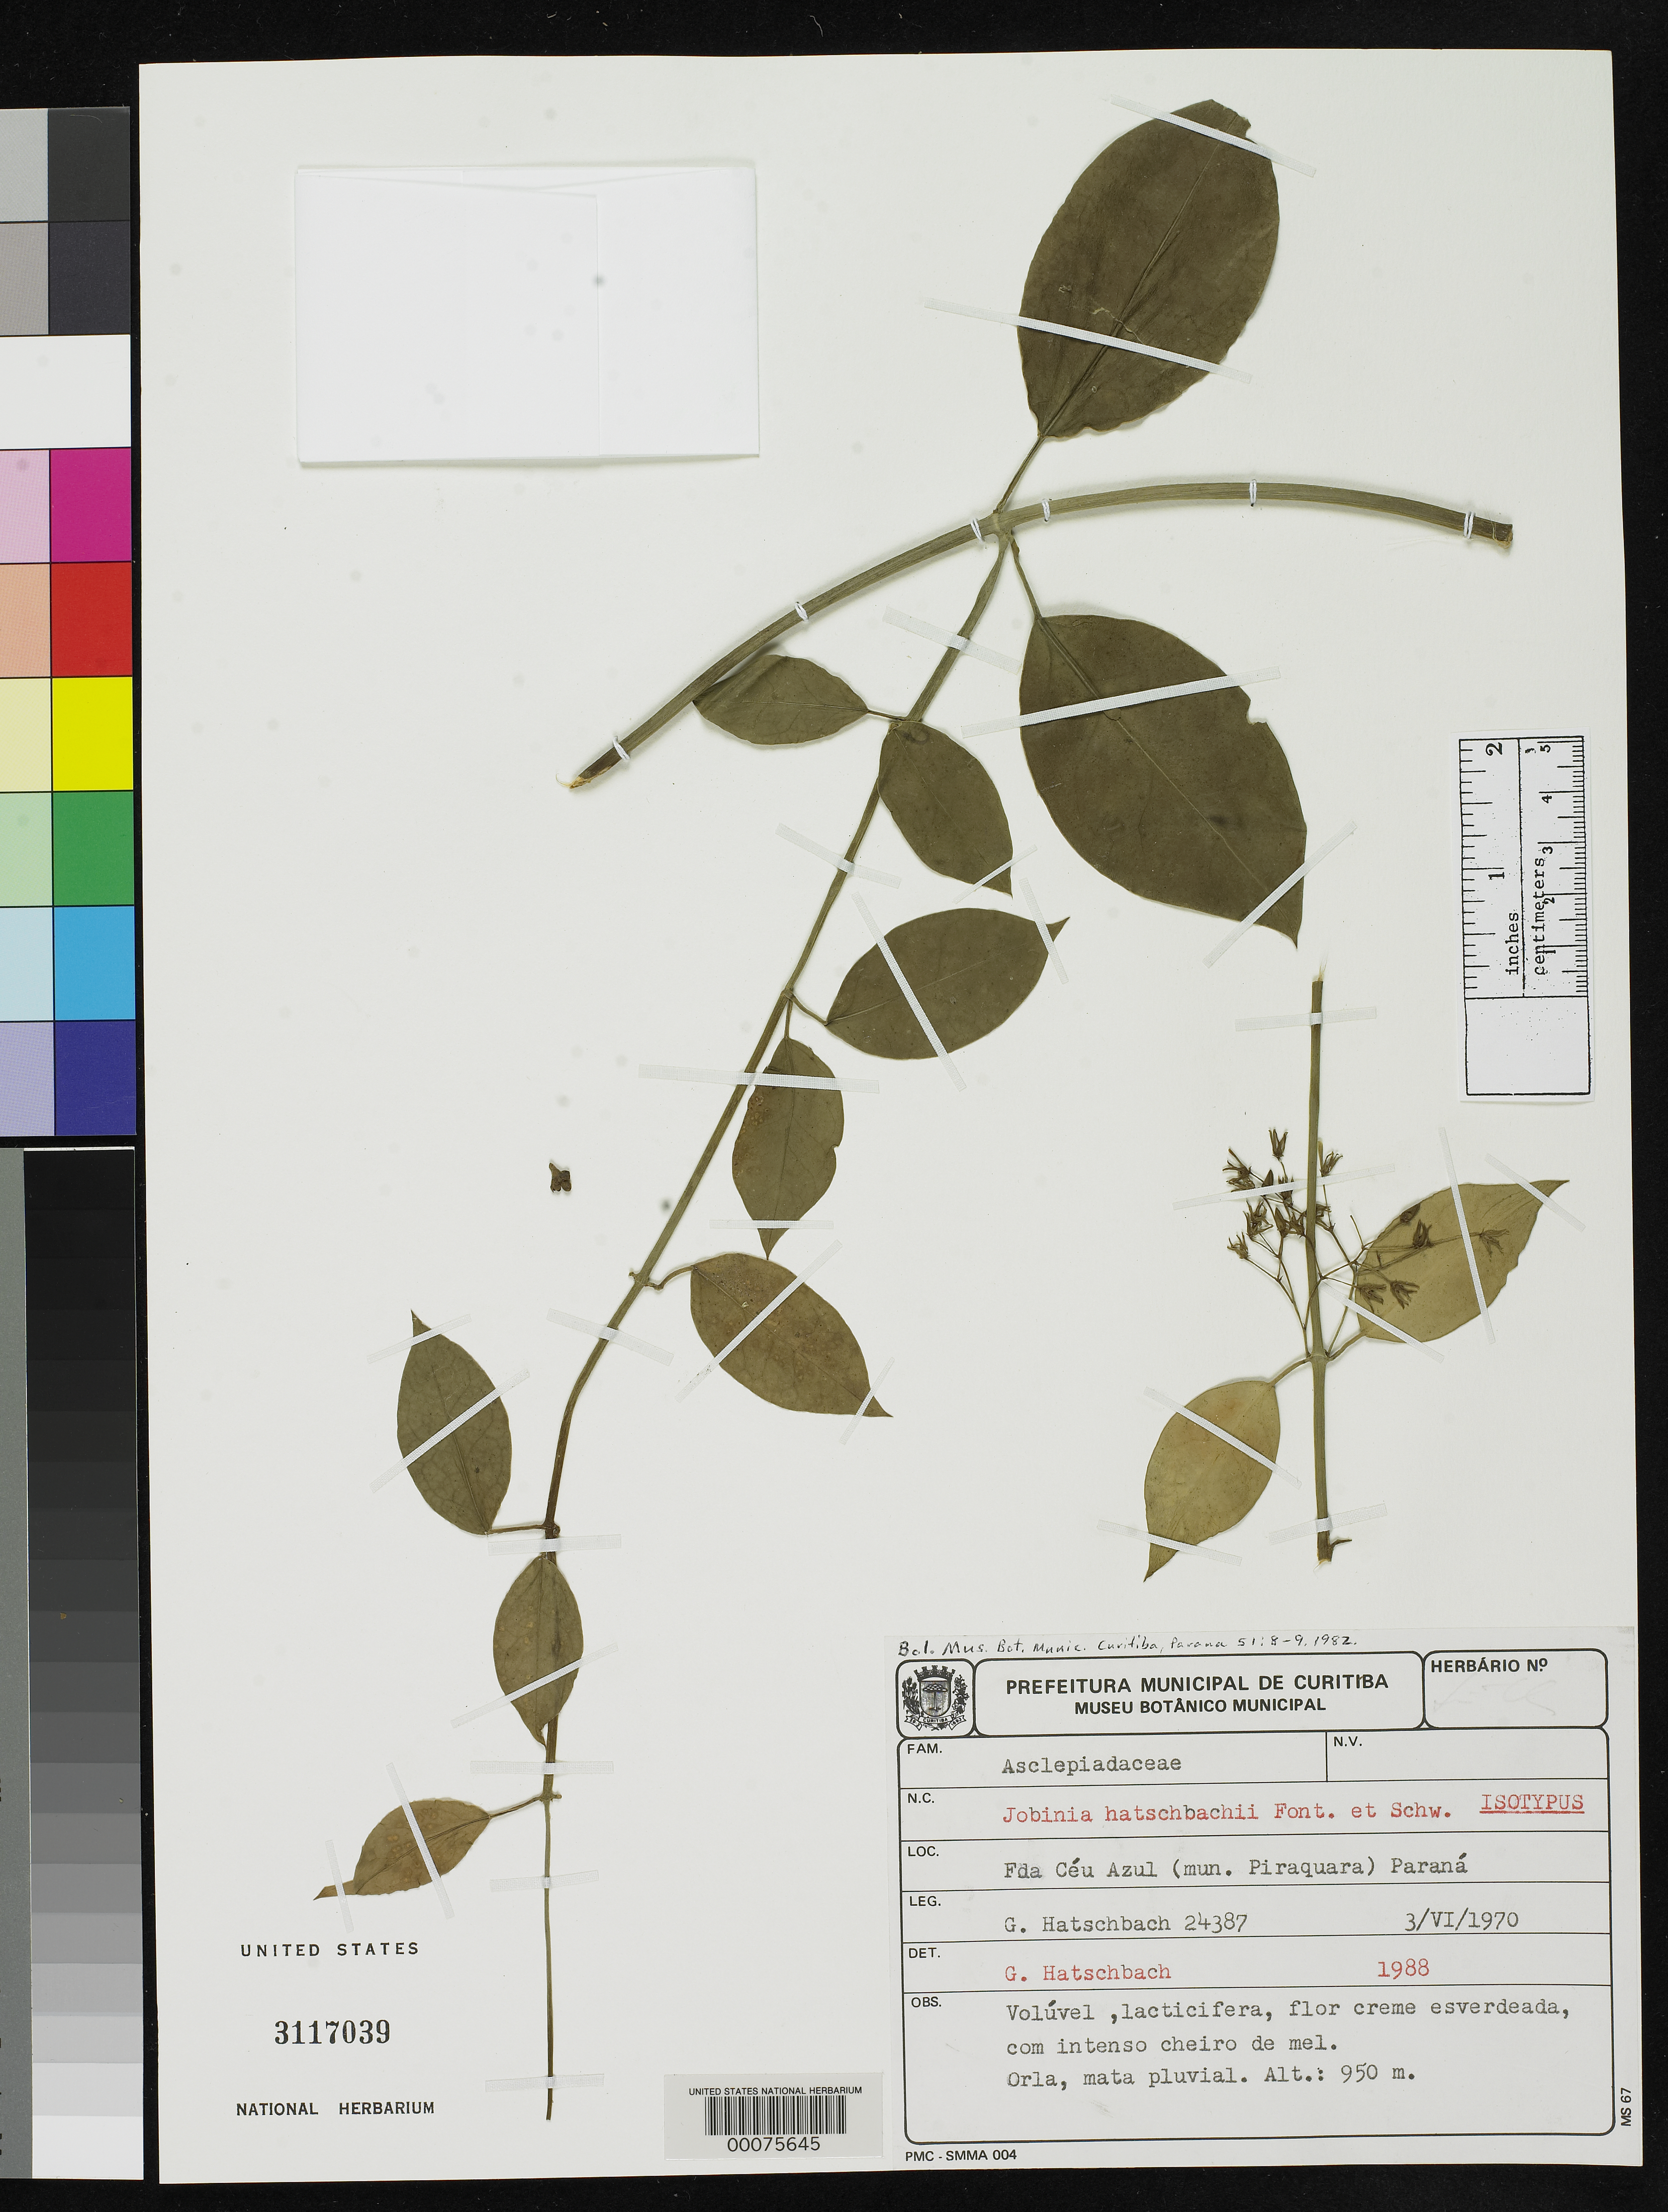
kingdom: Plantae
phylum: Tracheophyta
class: Magnoliopsida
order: Gentianales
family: Apocynaceae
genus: Jobinia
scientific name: Jobinia hatschbachii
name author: Fontella & E.A. Schwarz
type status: Isotype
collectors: G. Hatschbach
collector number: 24387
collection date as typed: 03 Jun 1970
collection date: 1970-06-03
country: Brazil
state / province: Paraná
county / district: Piraquara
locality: Fda Ceu Azul.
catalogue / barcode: US 3117039